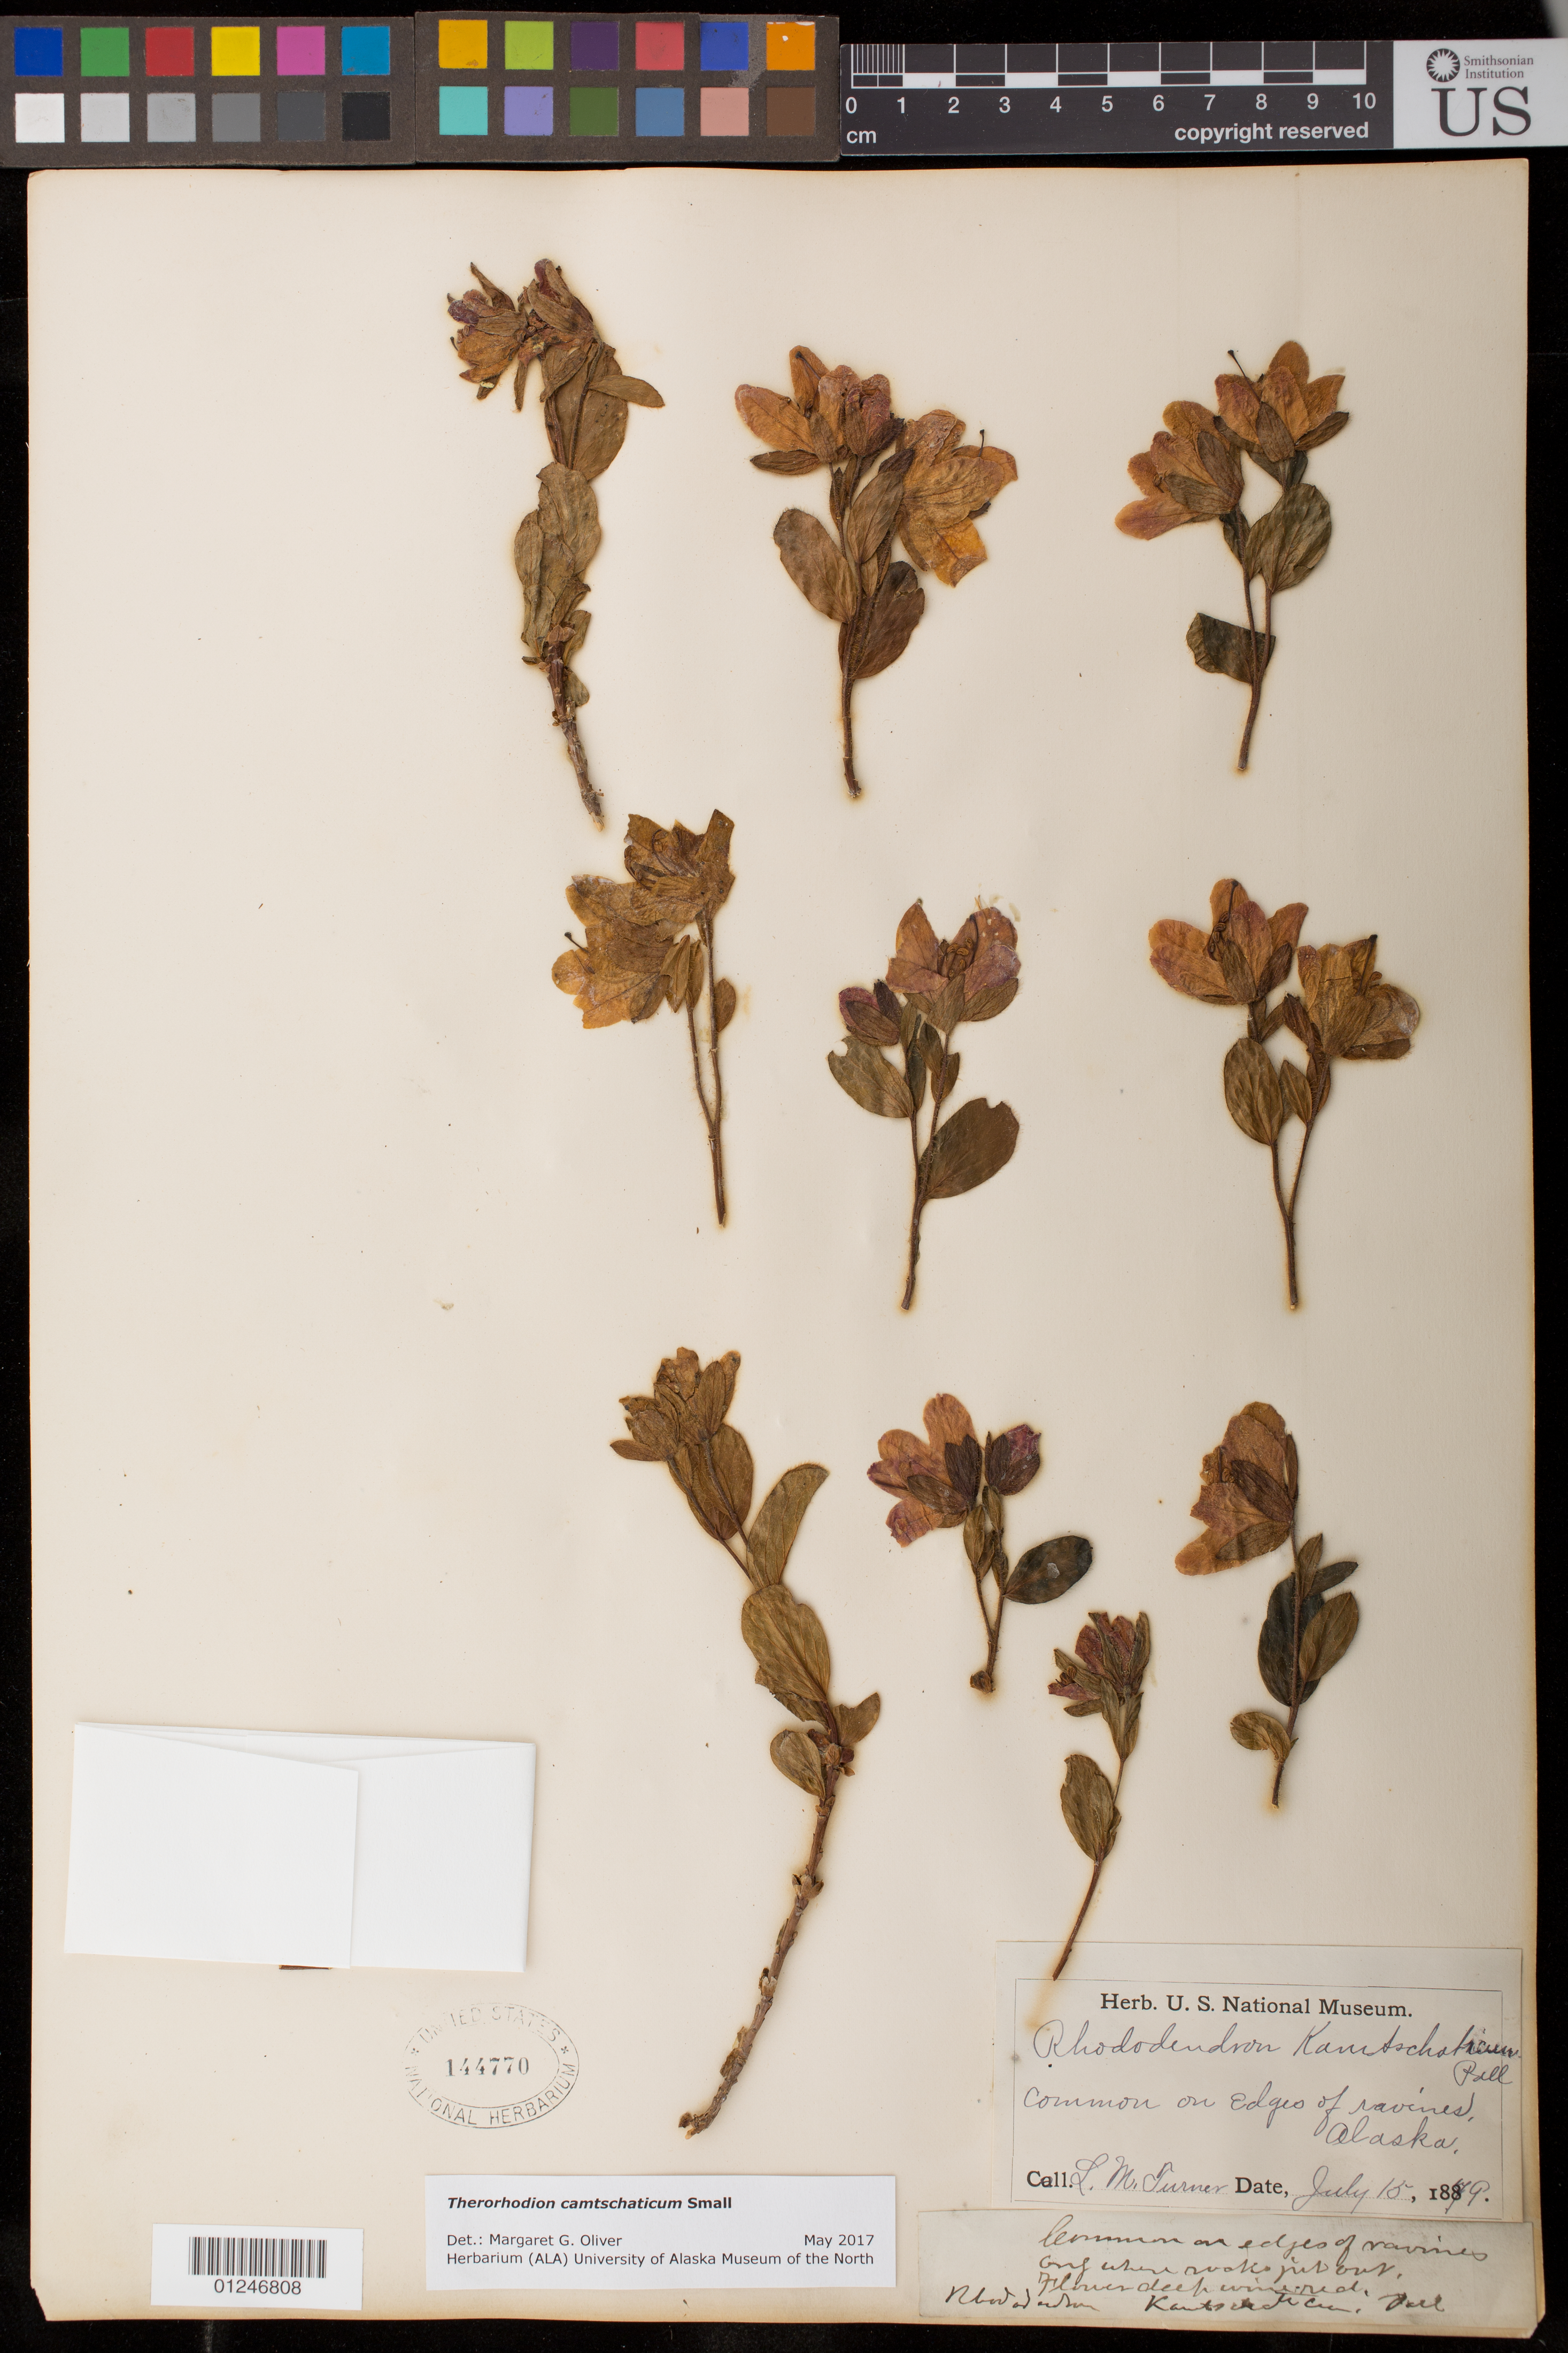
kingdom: Plantae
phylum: Tracheophyta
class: Magnoliopsida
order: Ericales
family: Ericaceae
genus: Therorhodion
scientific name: Therorhodion camtschaticum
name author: (Pall.) Small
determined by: Oliver, M. G., (ALA), University of Alaska Museum of the North (UNITED STATES)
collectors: L. M. Turner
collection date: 1879-07-15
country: United States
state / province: Alaska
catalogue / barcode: US 144770